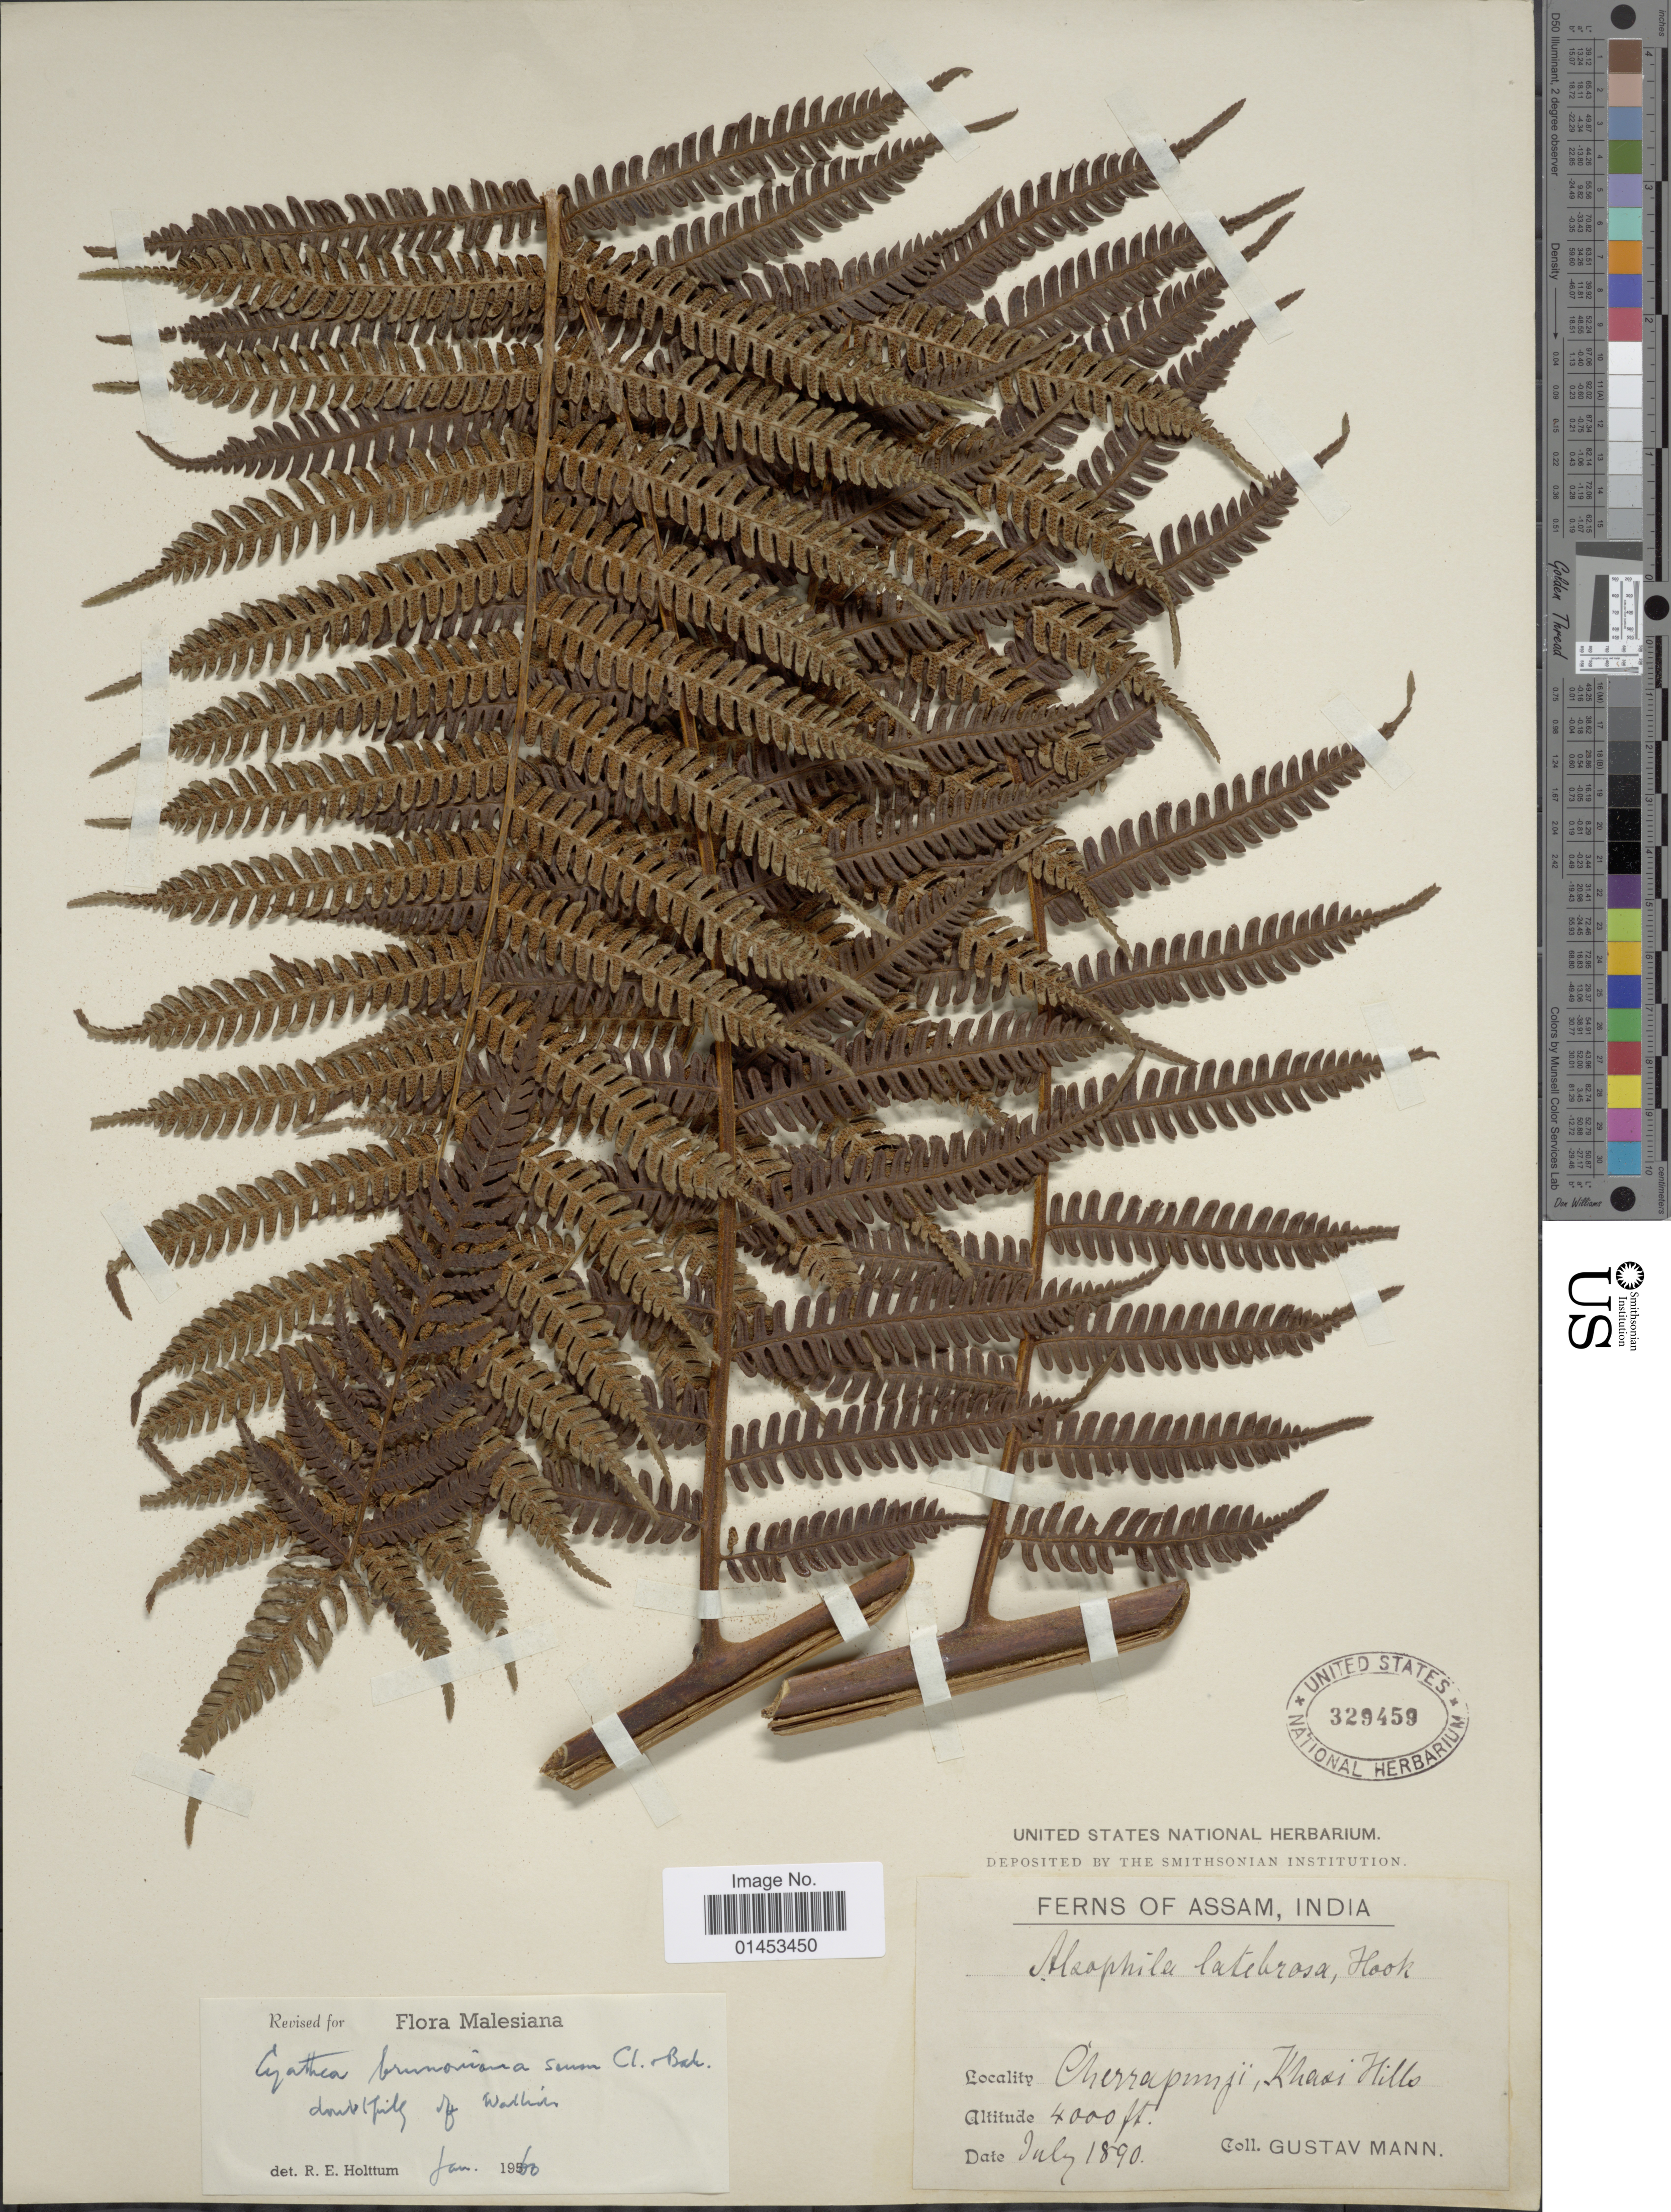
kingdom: Plantae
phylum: Tracheophyta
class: Polypodiopsida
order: Cyatheales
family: Cyatheaceae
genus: Cyathea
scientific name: Cyathea chinensis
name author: Copel.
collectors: G. Mann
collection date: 1890-07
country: India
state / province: Meghalaya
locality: Assam, India, Cherrapunji, Khasi Hills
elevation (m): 1219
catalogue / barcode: US 329459